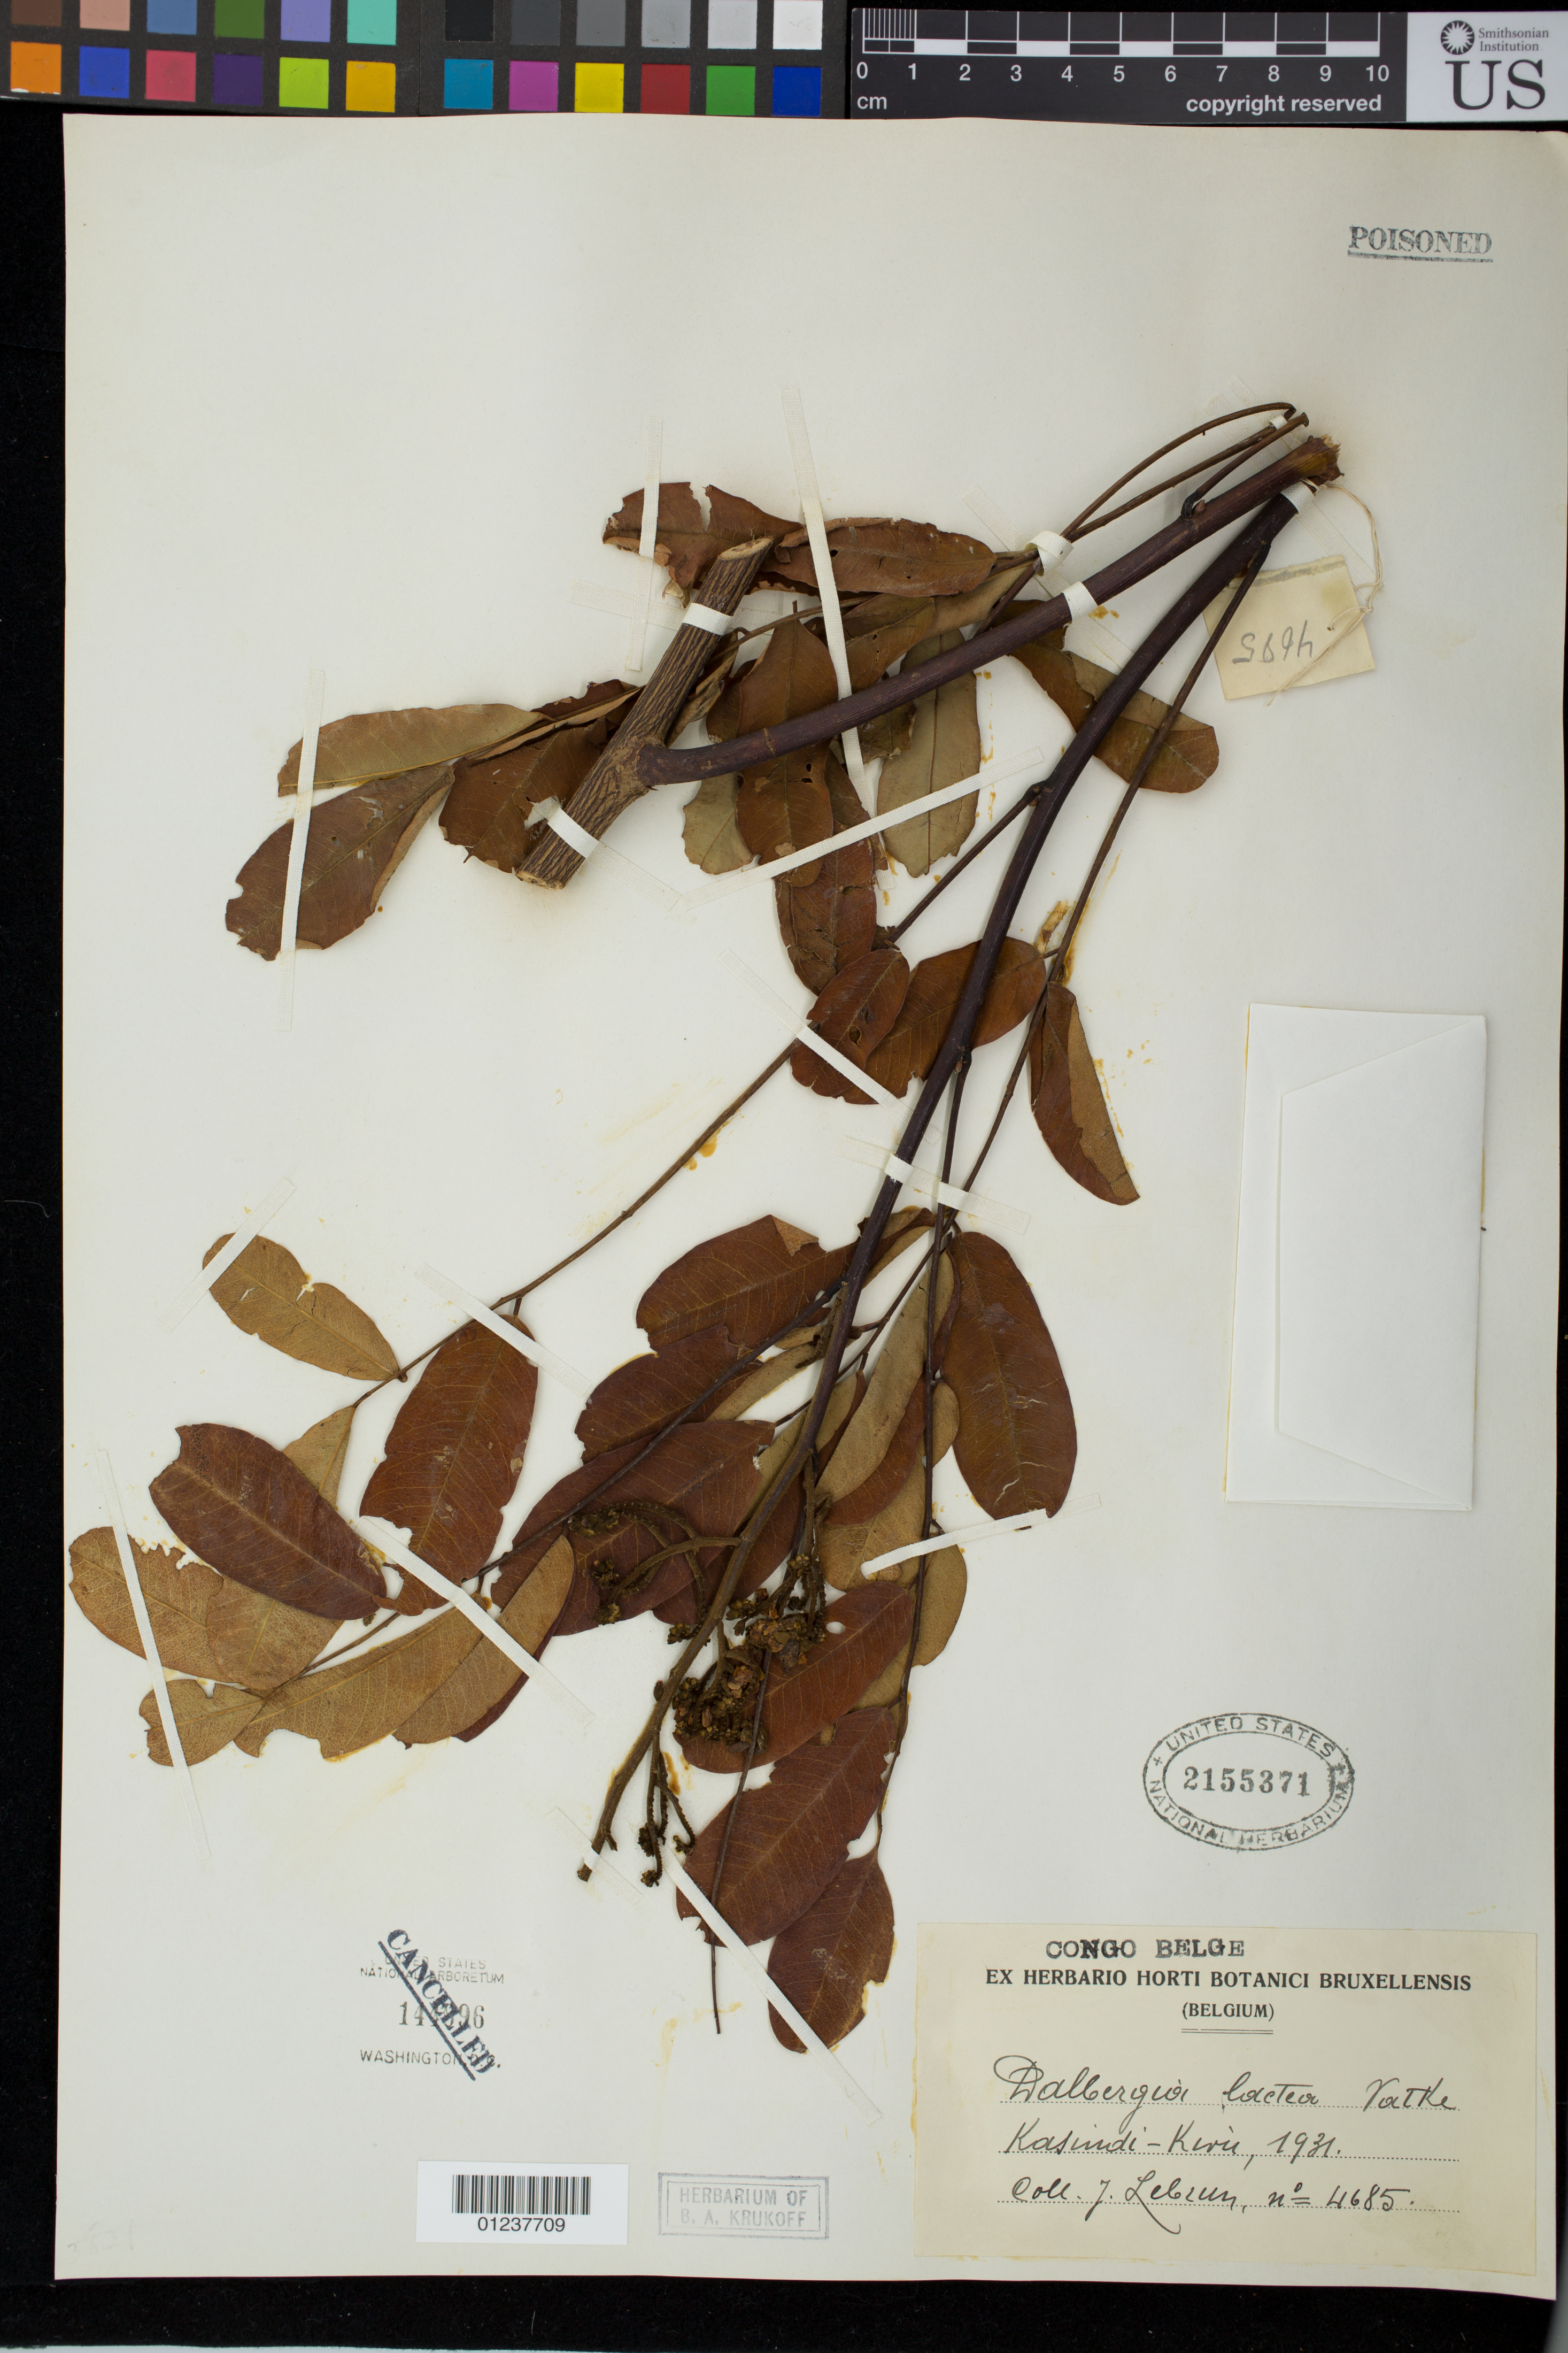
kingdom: Plantae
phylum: Tracheophyta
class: Magnoliopsida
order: Fabales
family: Fabaceae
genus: Dalbergia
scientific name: Dalbergia lactea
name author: Vatke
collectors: J. A. Lebrun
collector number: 4685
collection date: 1931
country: Congo, Democratic Republic of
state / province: Nord-Kivu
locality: Kasindi-Kivu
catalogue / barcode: US 2155371